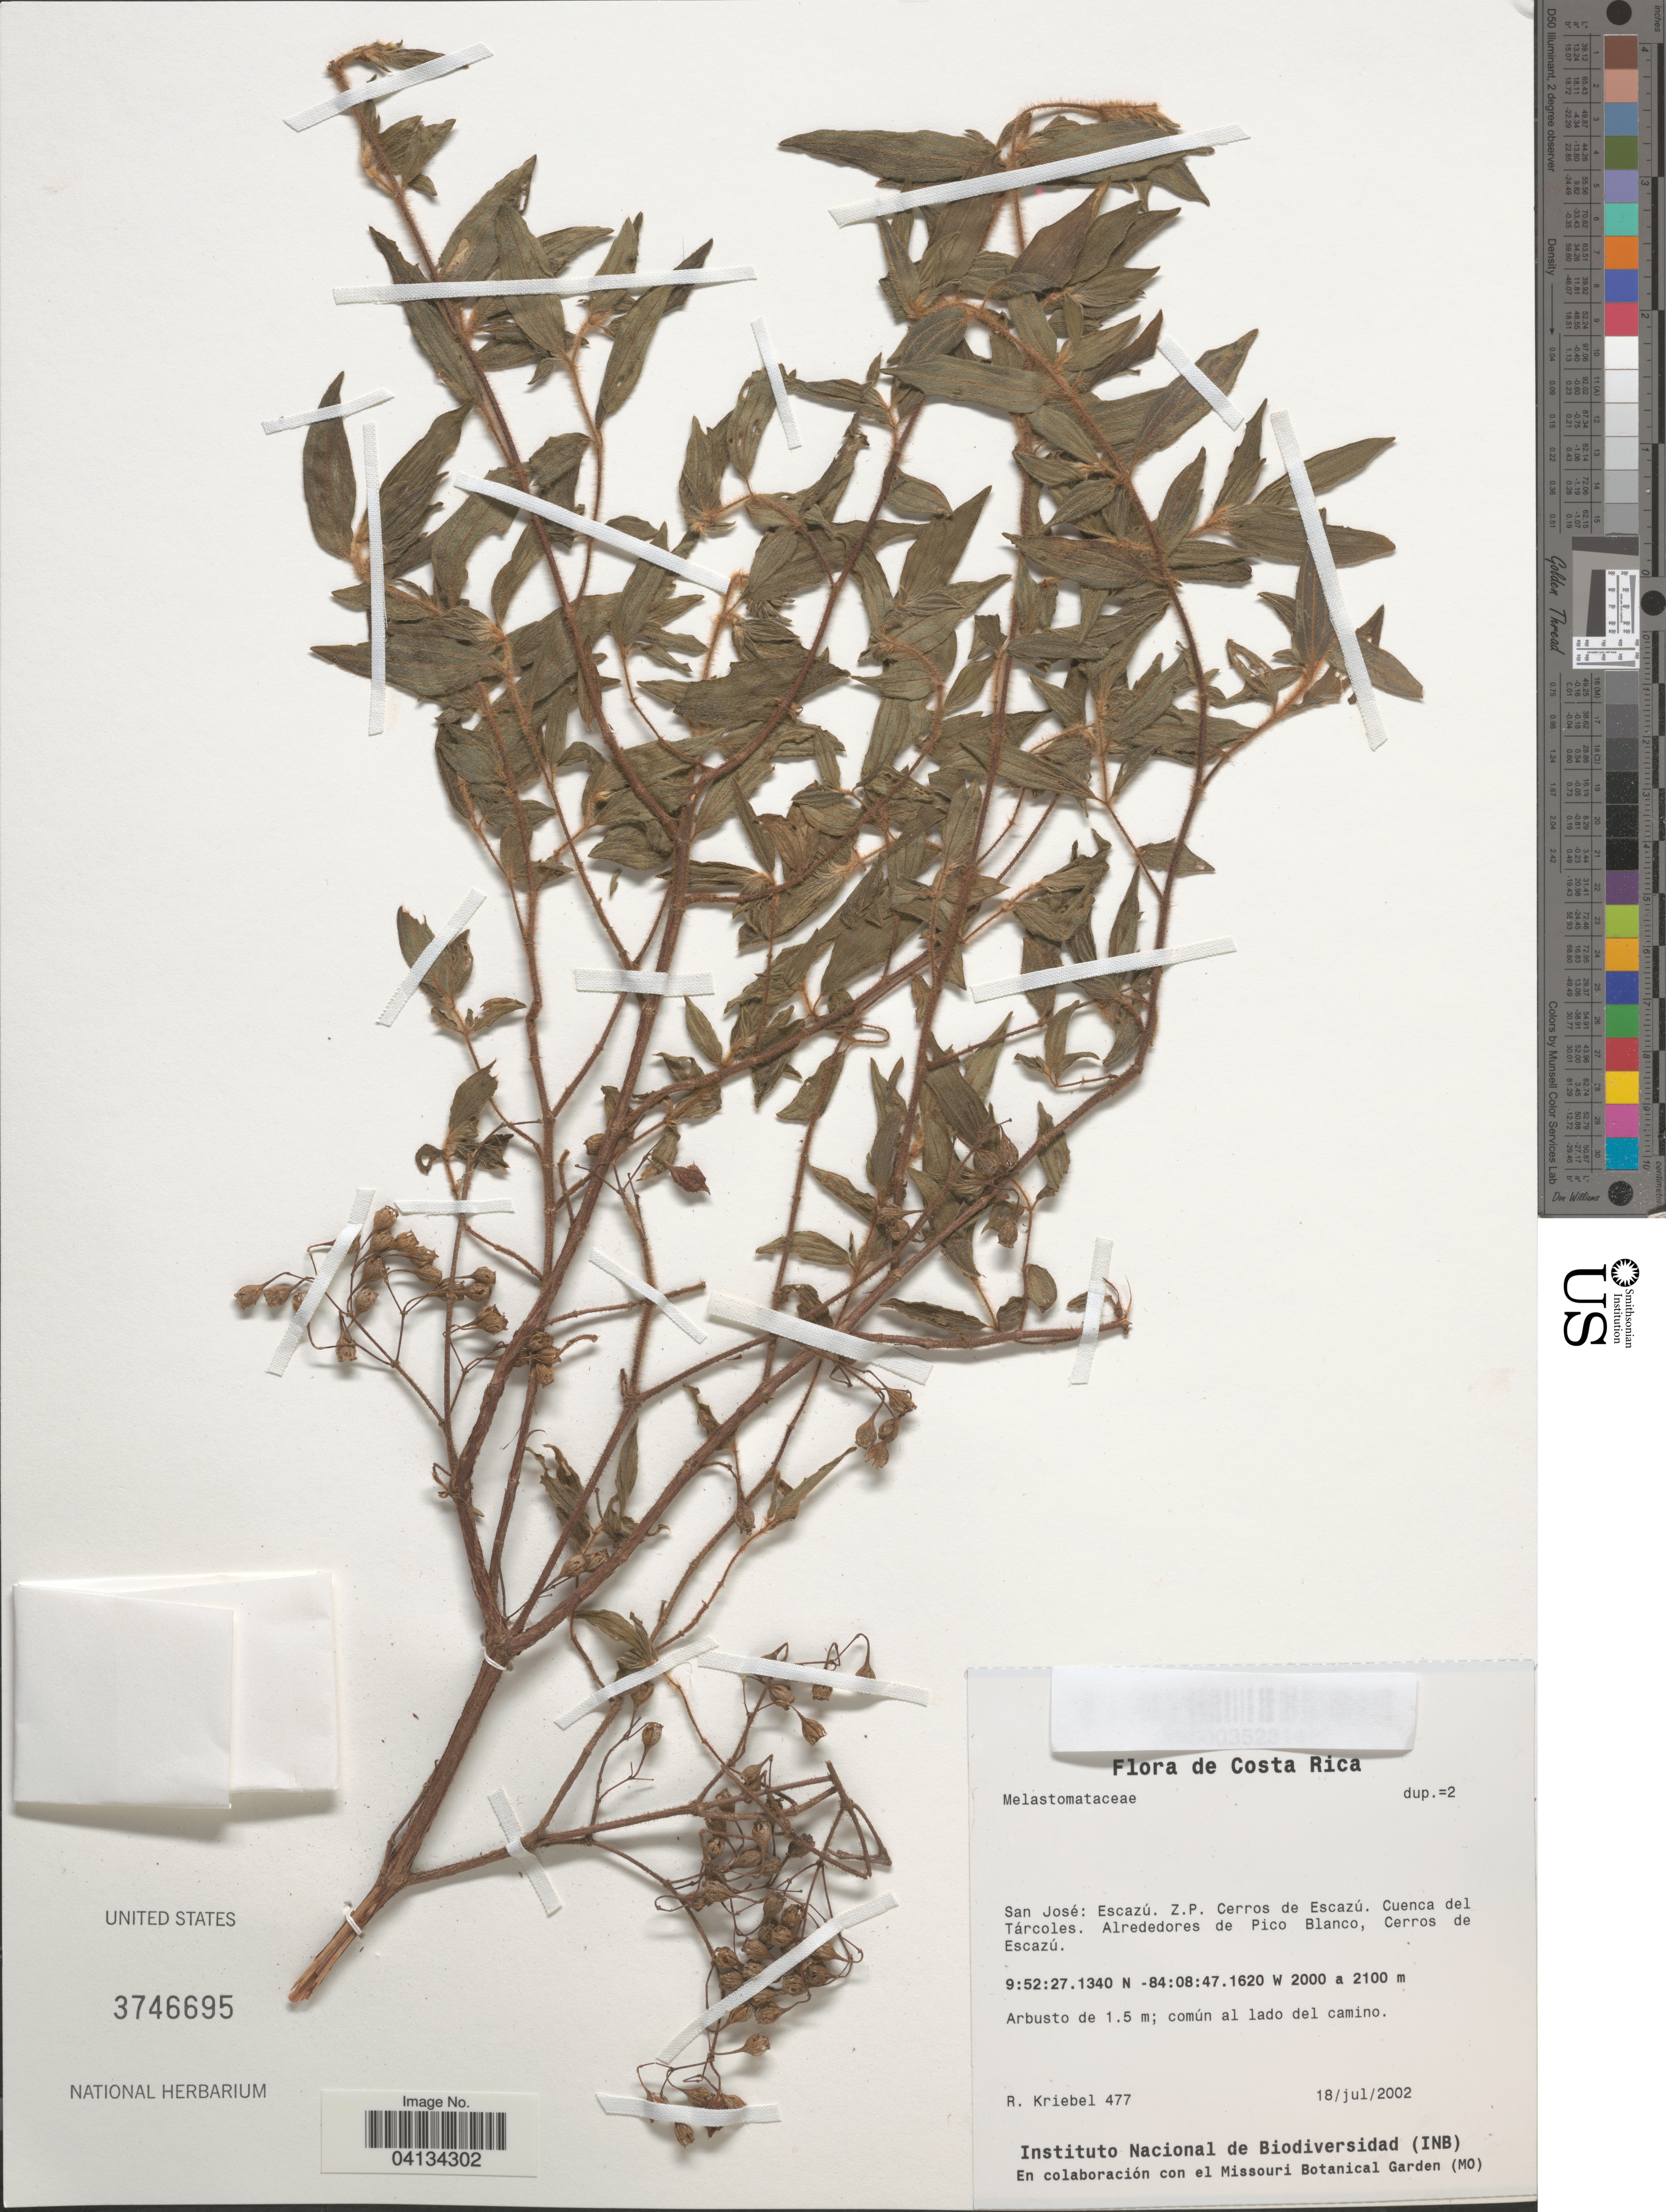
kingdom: Plantae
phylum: Tracheophyta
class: Magnoliopsida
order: Myrtales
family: Melastomataceae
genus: Monochaetum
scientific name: Monochaetum sp.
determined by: Michelangeli, F. A.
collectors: R. Kriebel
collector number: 477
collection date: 2002-07-18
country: Costa Rica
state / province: San José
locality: Escazú. Z.P. Cerros de Escazú. Cuenca del Tárcoles. Alrededores de Pico Blanco, Cerros de Escazú.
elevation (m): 2000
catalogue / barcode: US 3746695